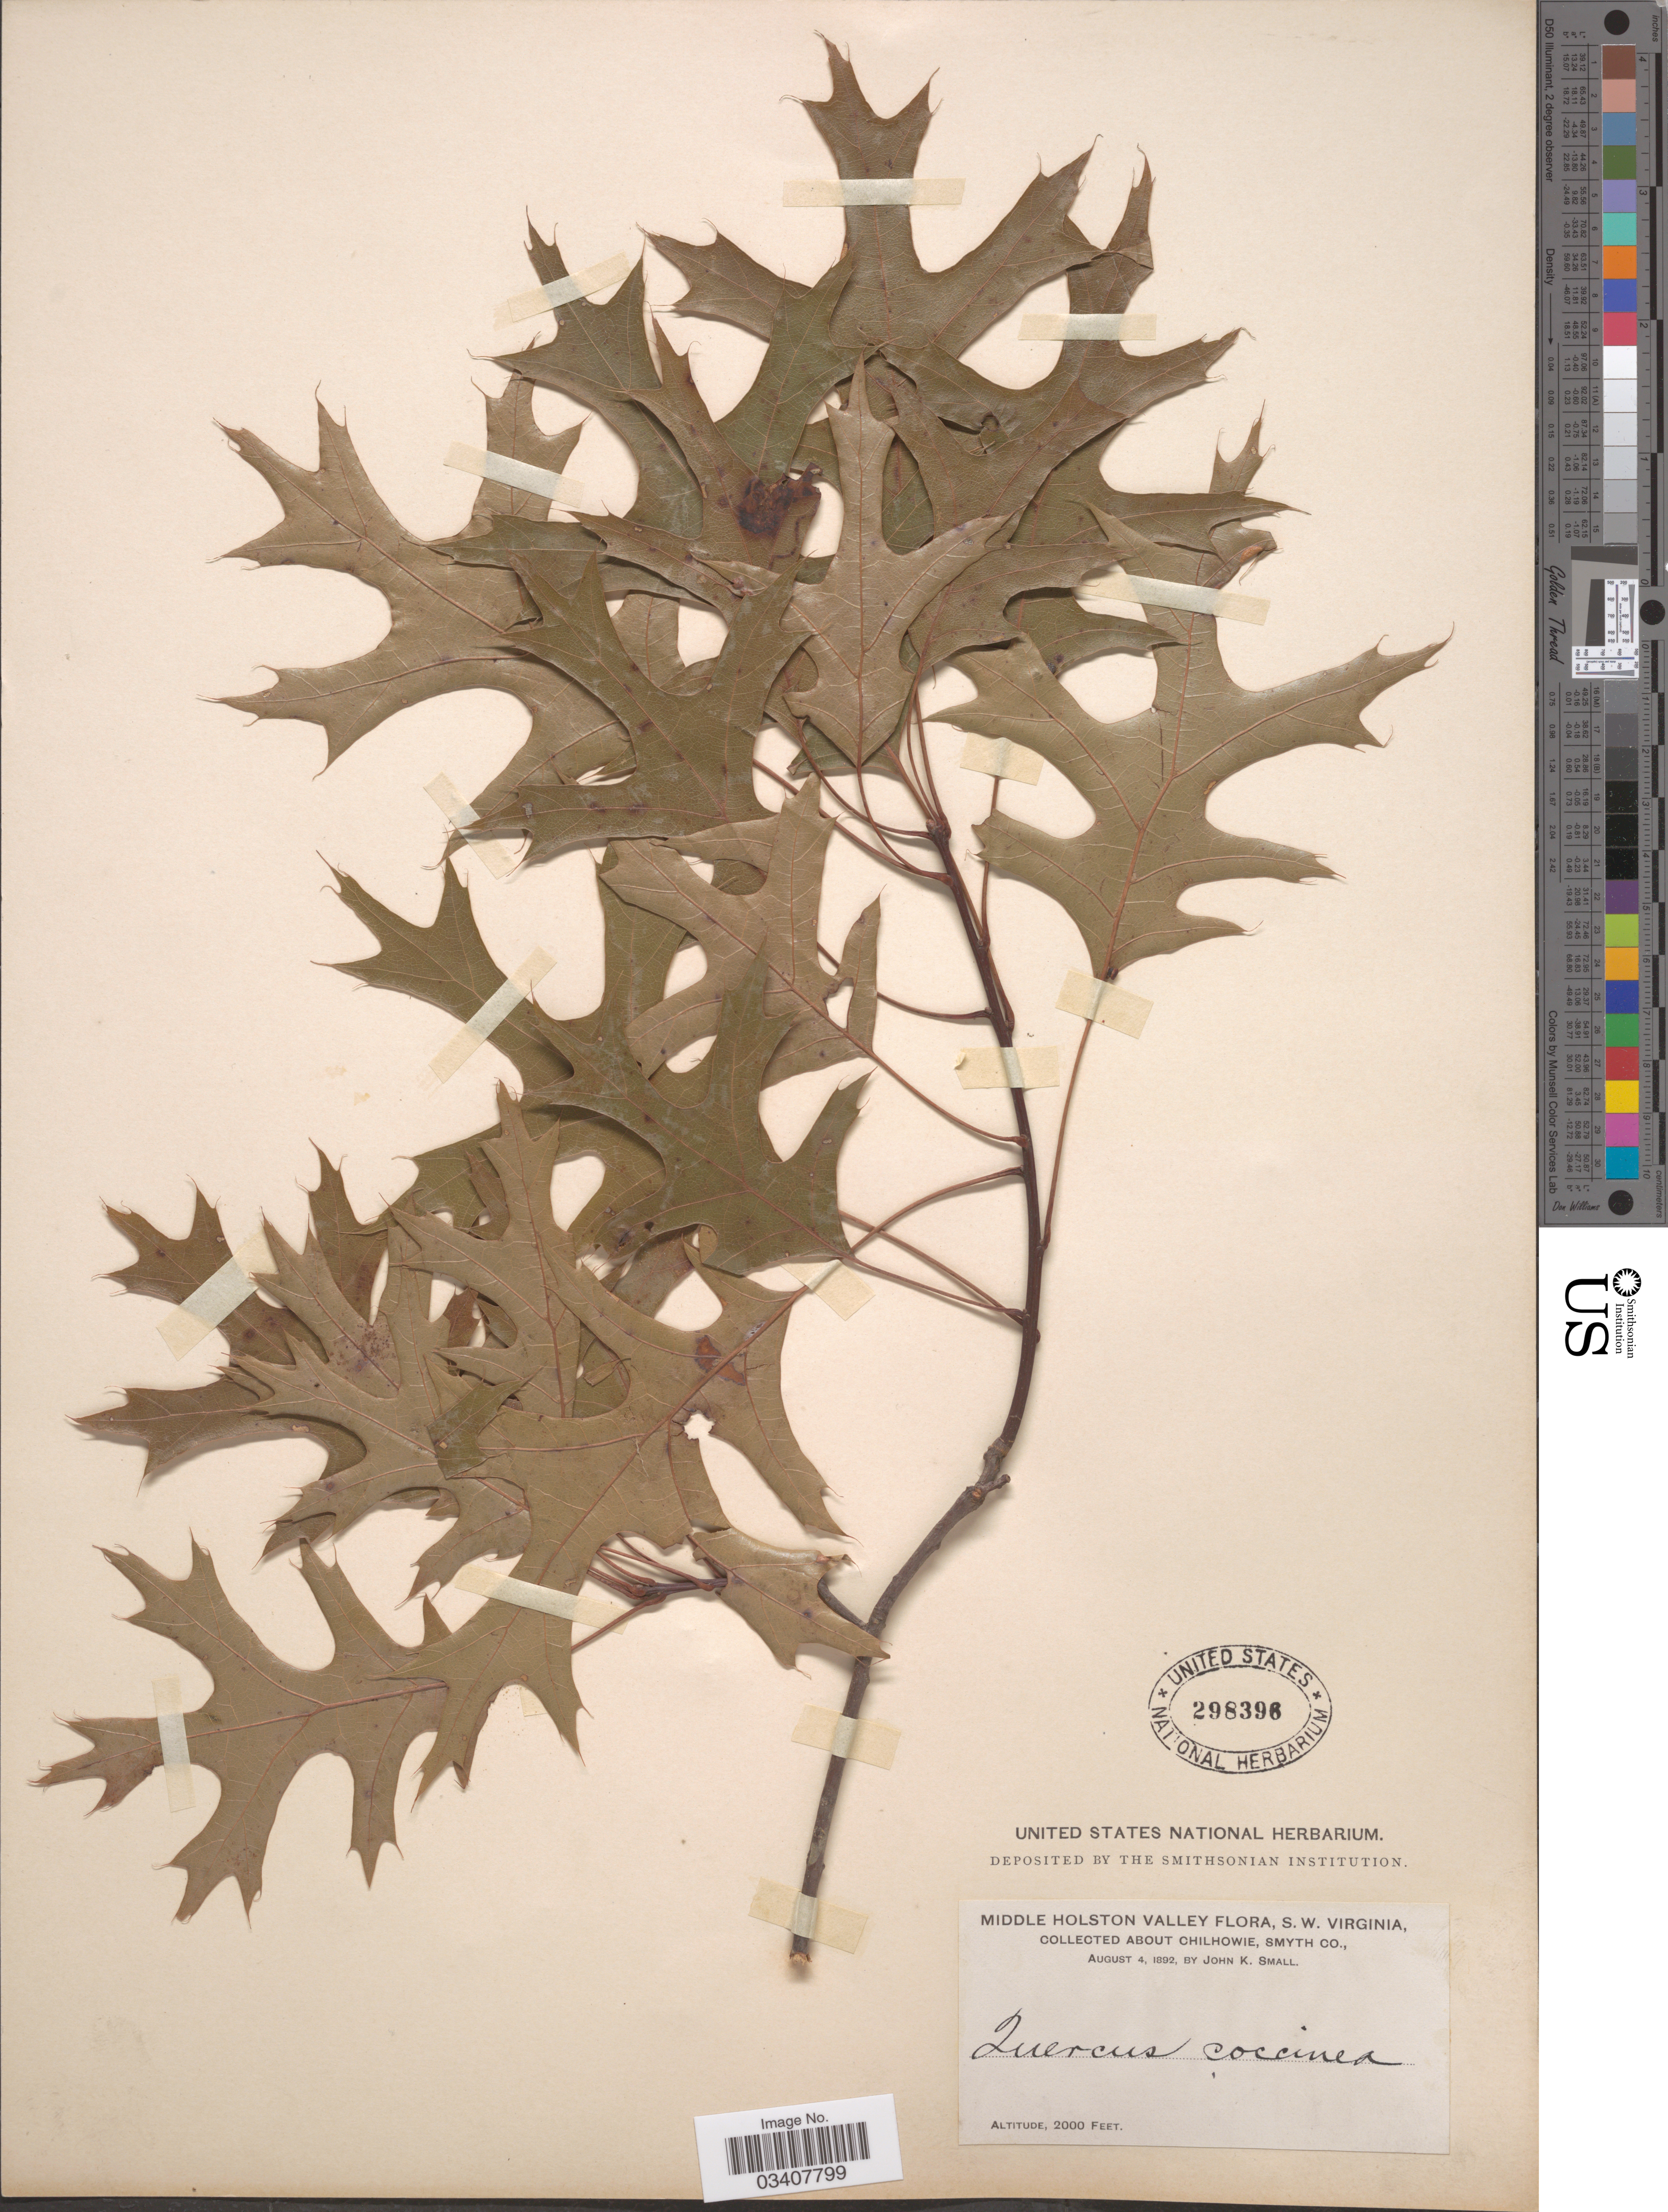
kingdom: Plantae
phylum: Tracheophyta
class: Magnoliopsida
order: Fagales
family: Fagaceae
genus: Quercus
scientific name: Quercus palustris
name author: Münchh.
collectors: J. K. Small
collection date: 1892-08-04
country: United States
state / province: Virginia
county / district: Smyth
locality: Middle Holston Valley. S.W. Virginia. About Chilhowie, Smyth Co.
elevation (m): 610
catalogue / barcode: US 298396